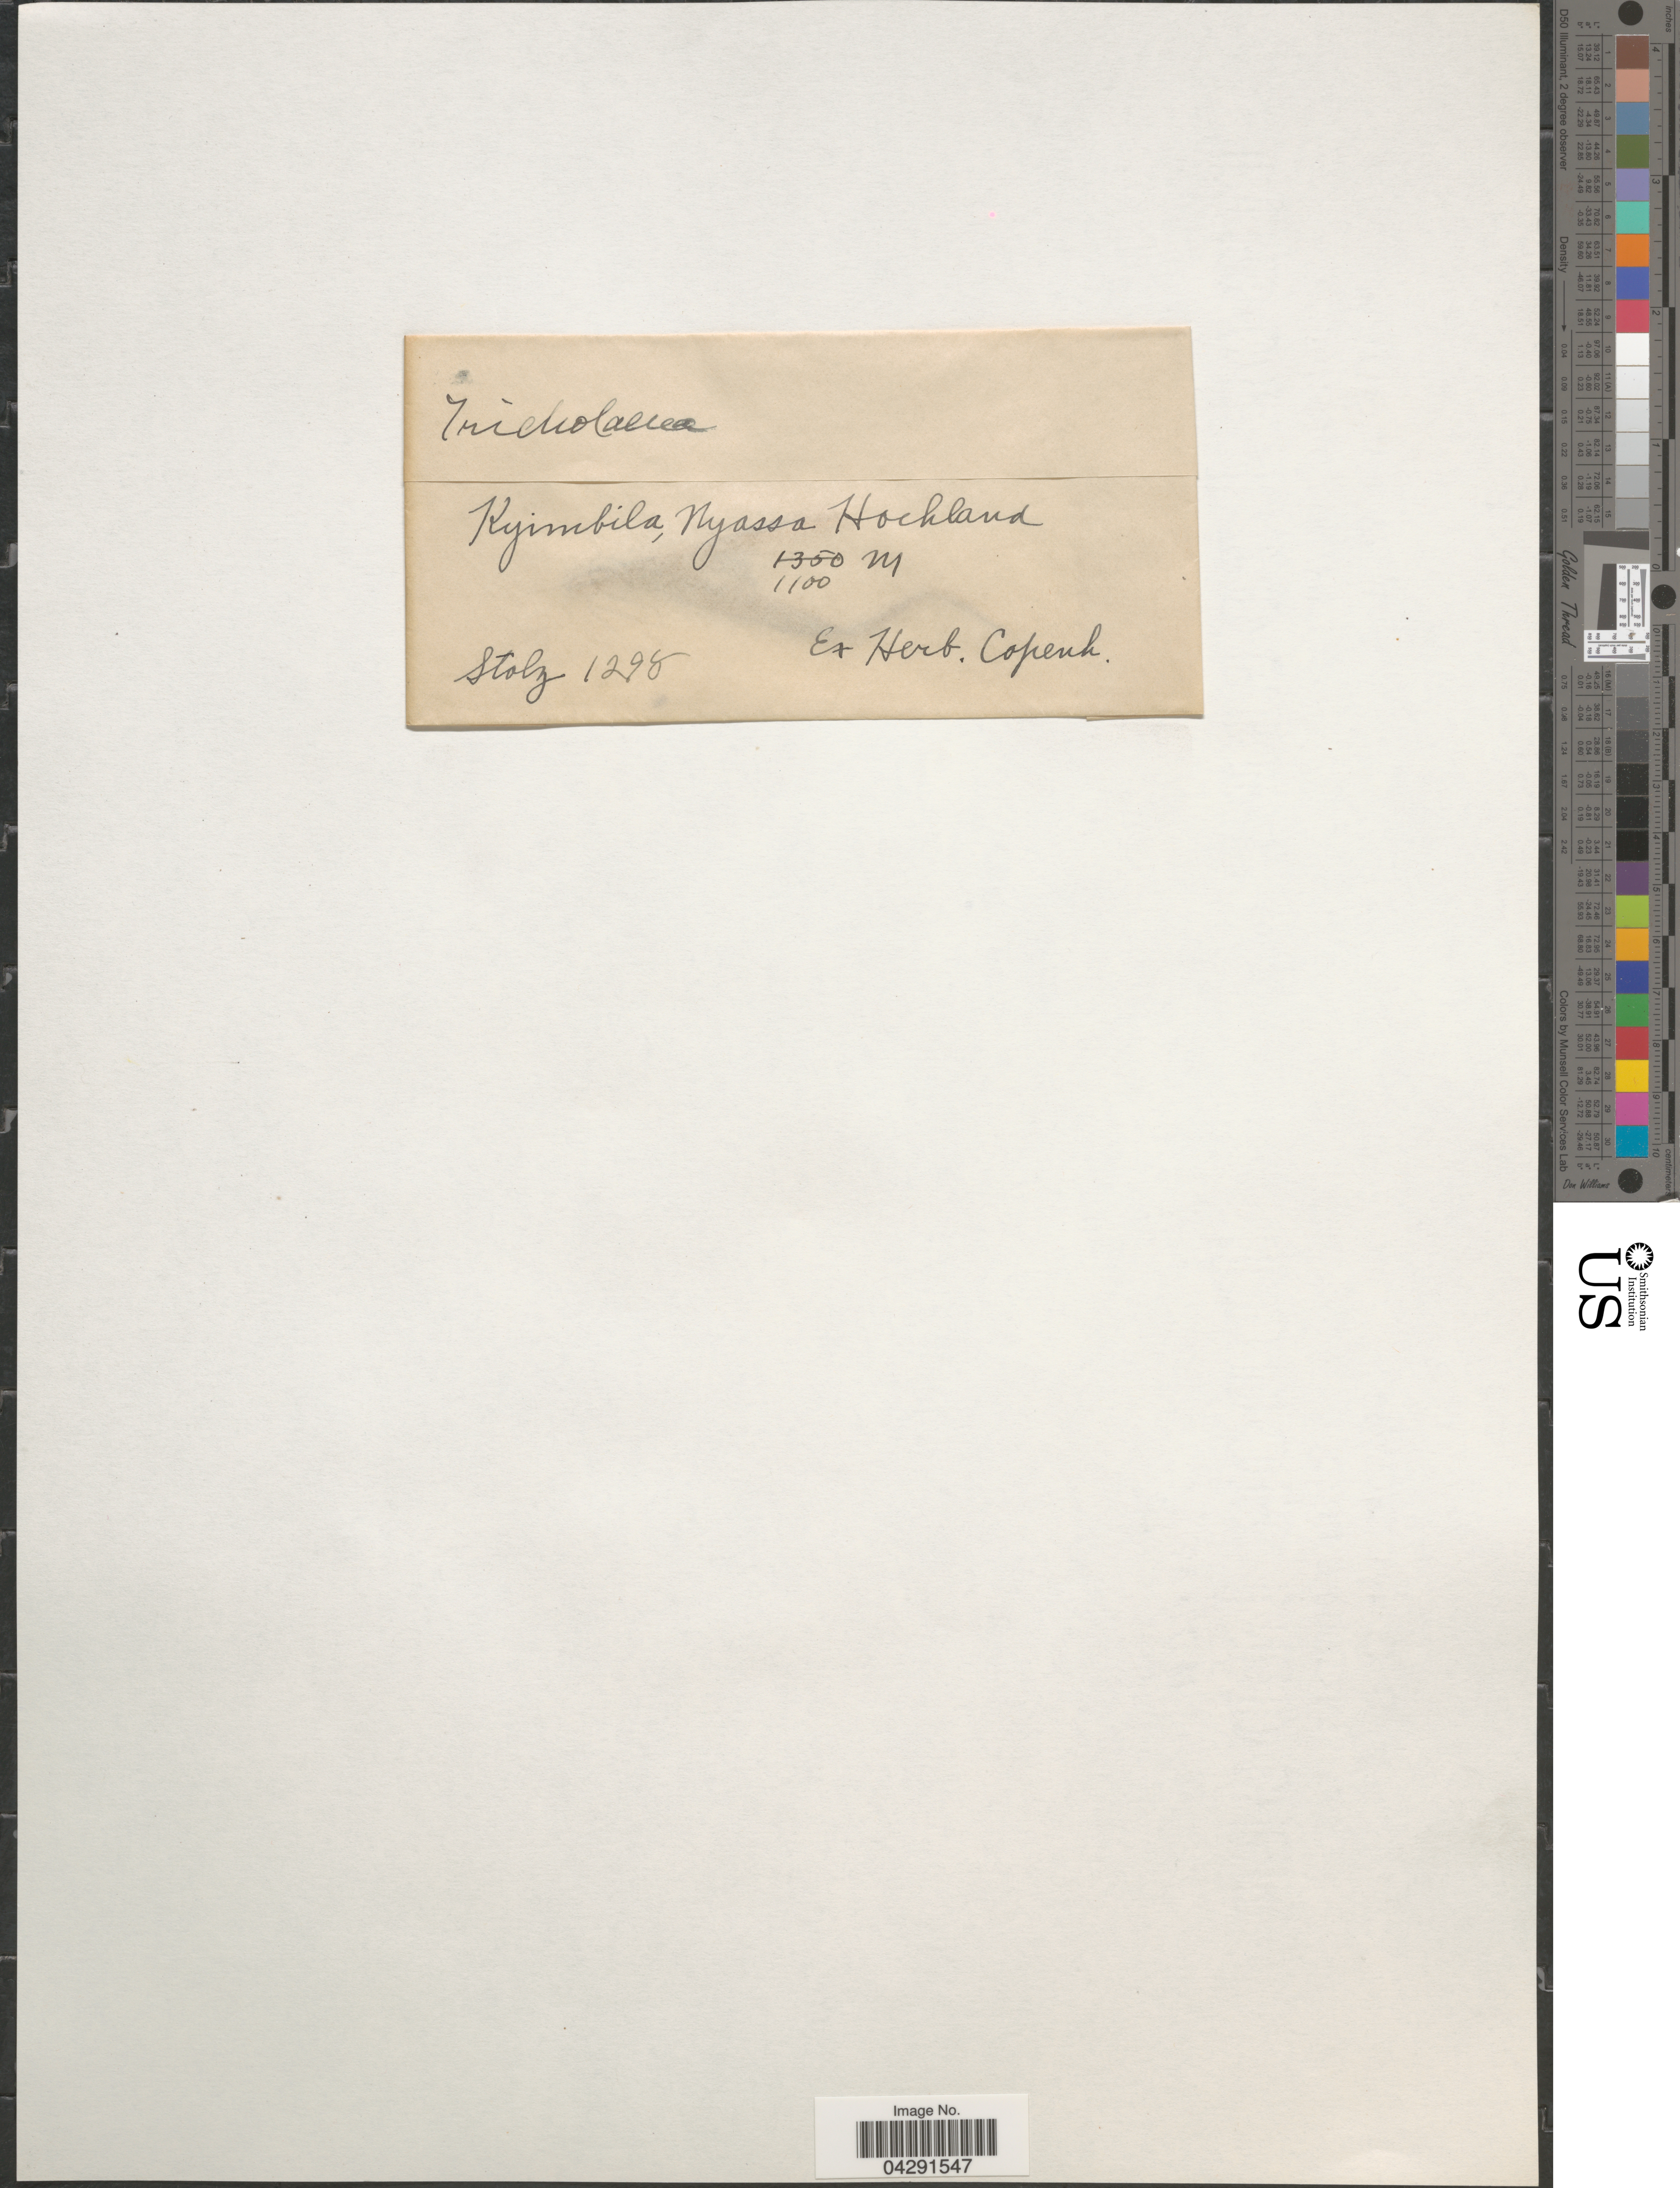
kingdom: Plantae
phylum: Tracheophyta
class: Liliopsida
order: Poales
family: Poaceae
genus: Melinis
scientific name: Melinis sp.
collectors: Stolz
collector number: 1298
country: Malawi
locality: Kyimbila, Nyassa Hochland.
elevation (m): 1100